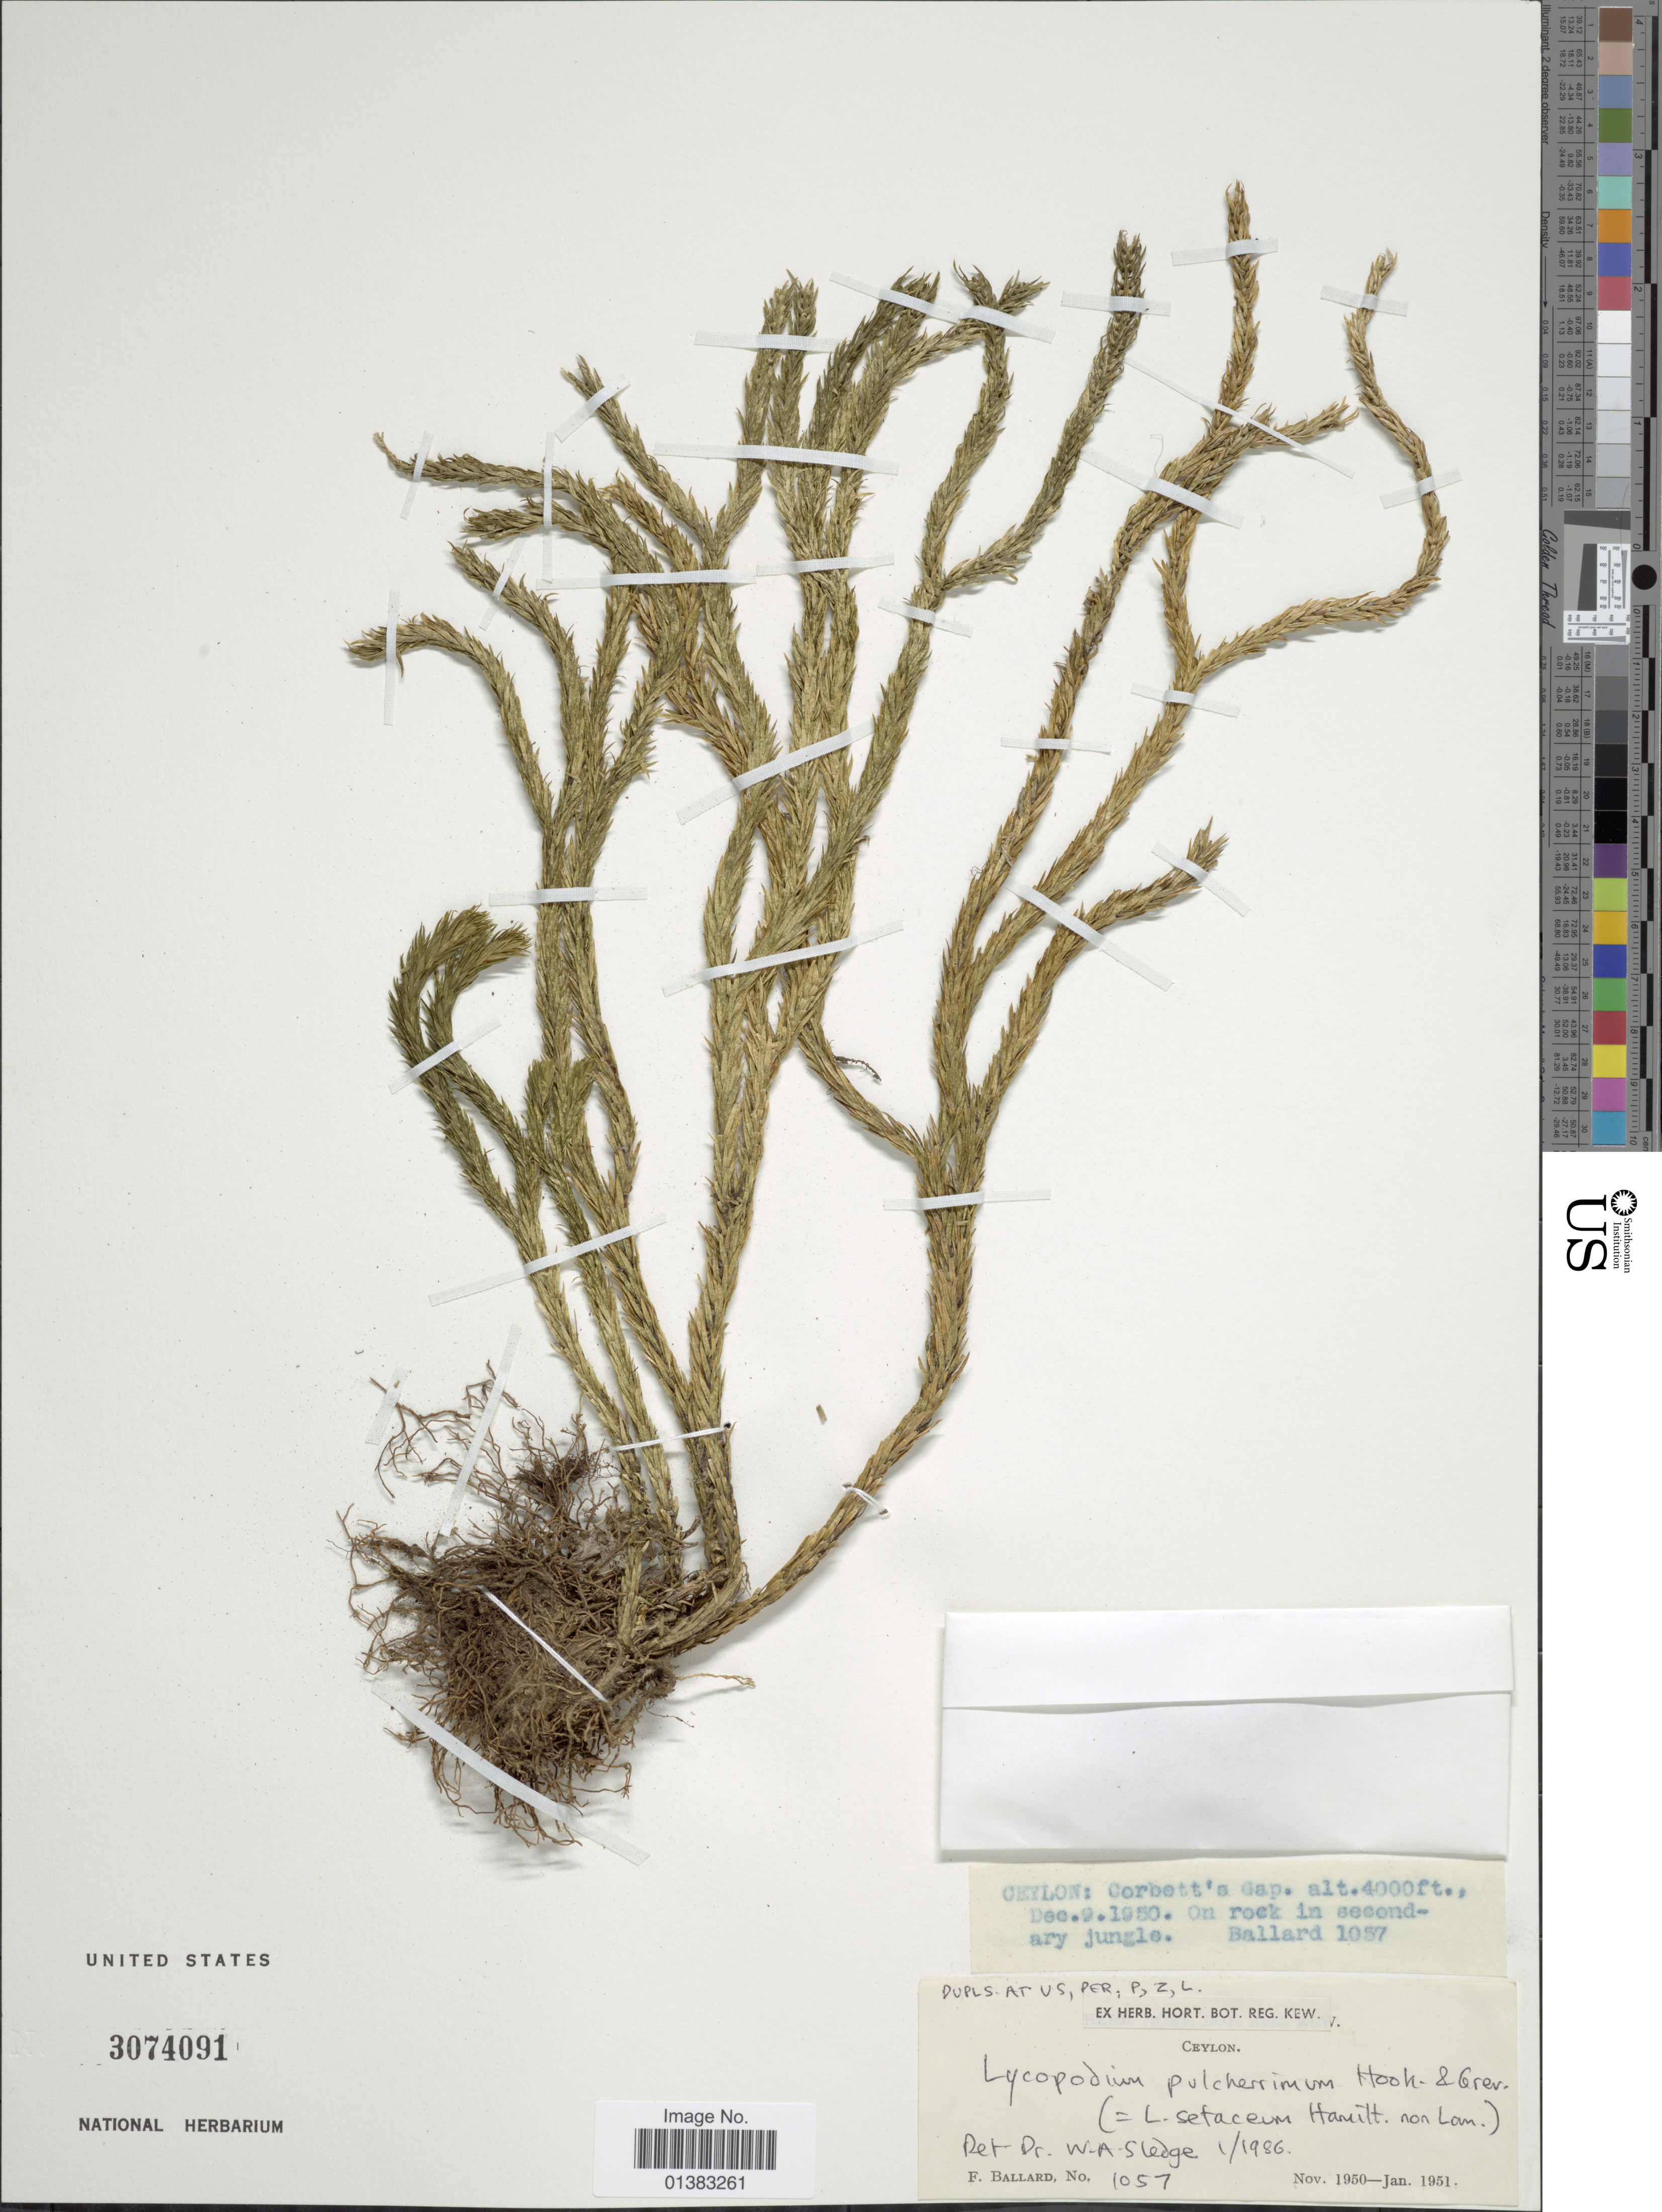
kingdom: Plantae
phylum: Tracheophyta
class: Lycopodiopsida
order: Lycopodiales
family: Lycopodiaceae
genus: Phlegmariurus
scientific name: Phlegmariurus pulcherrimus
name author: (Hook. & Grev.) Á. Löve & D. Löve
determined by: Field, A. R.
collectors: F. Ballard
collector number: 1057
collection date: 1950-11/1951-01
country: Sri Lanka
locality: Ceylon: Corbett's Gap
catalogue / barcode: US 3074091